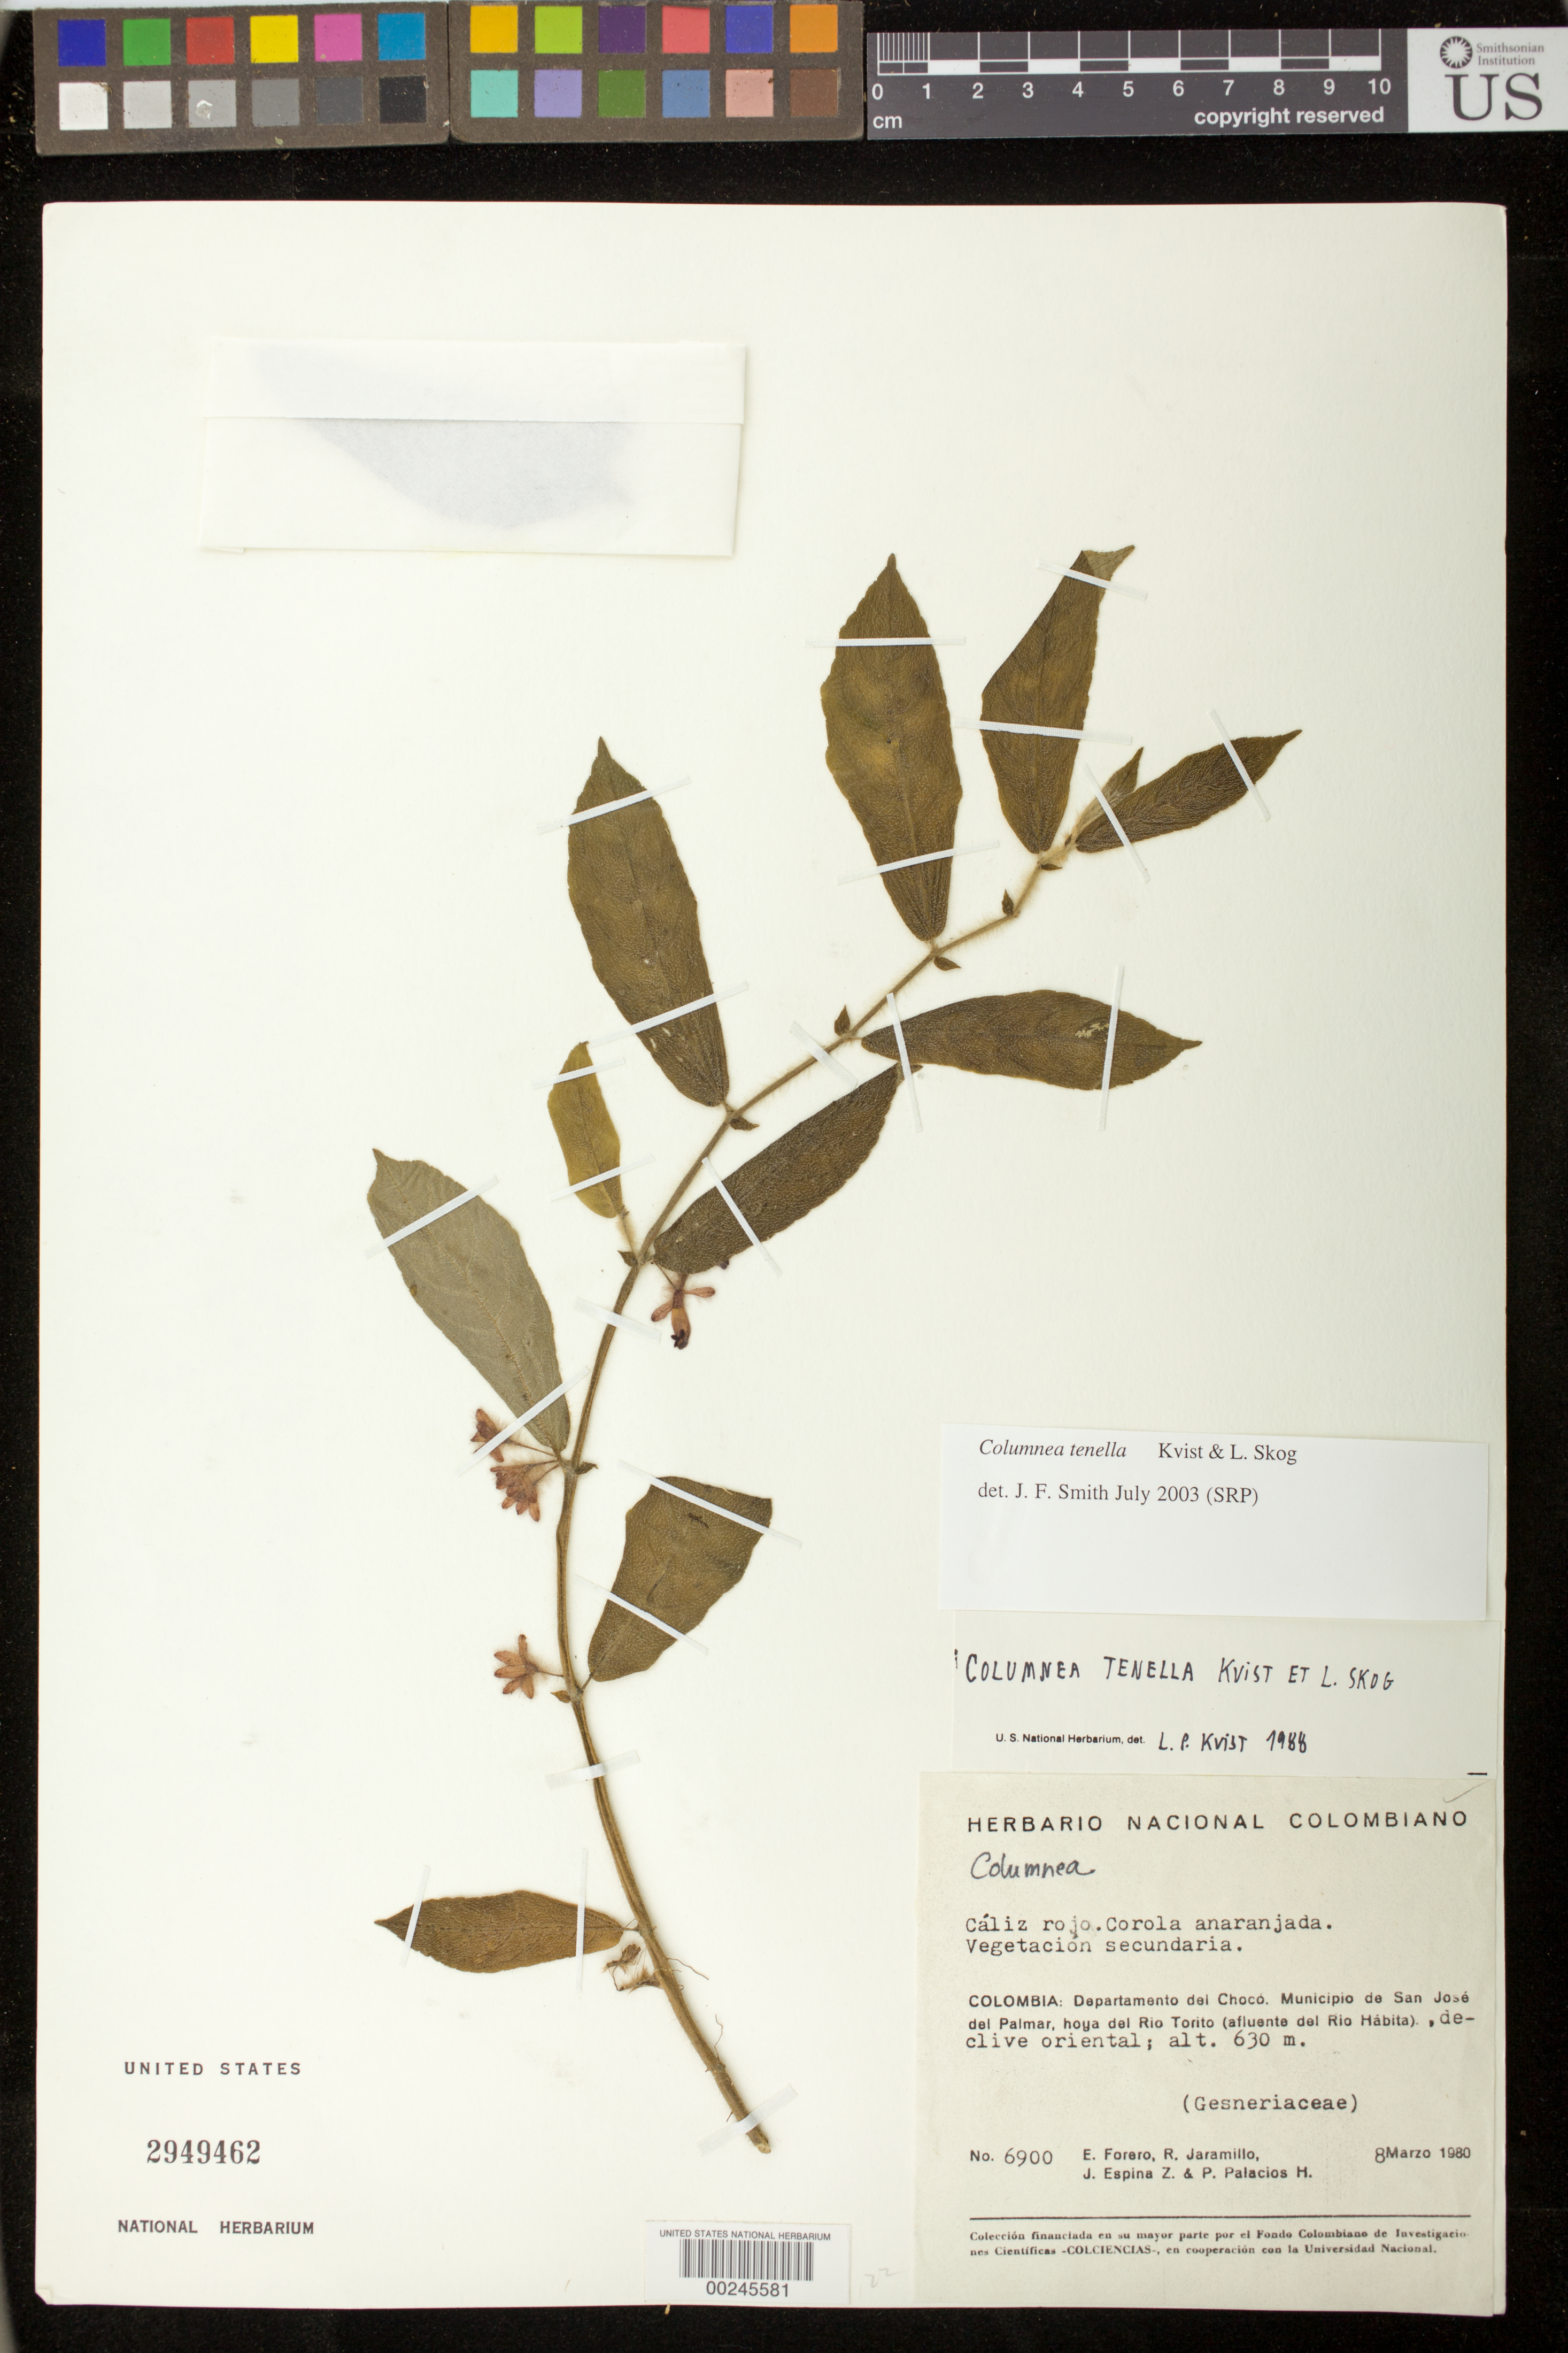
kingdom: Plantae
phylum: Tracheophyta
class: Magnoliopsida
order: Lamiales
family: Gesneriaceae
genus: Columnea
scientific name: Columnea tenella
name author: L.P. Kvist & L.E. Skog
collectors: E. Forero, R. Jaramillo M., J. Espina Z. & P. Palacios H.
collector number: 6900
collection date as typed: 08 Mar 1980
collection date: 1980-03-08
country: Colombia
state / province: Chocó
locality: Mun. of San Jose del Palmar, valley of Rio Torito (tributary of Rio Habita), eastern slope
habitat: Secondary vegetation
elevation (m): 630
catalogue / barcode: US 2949462